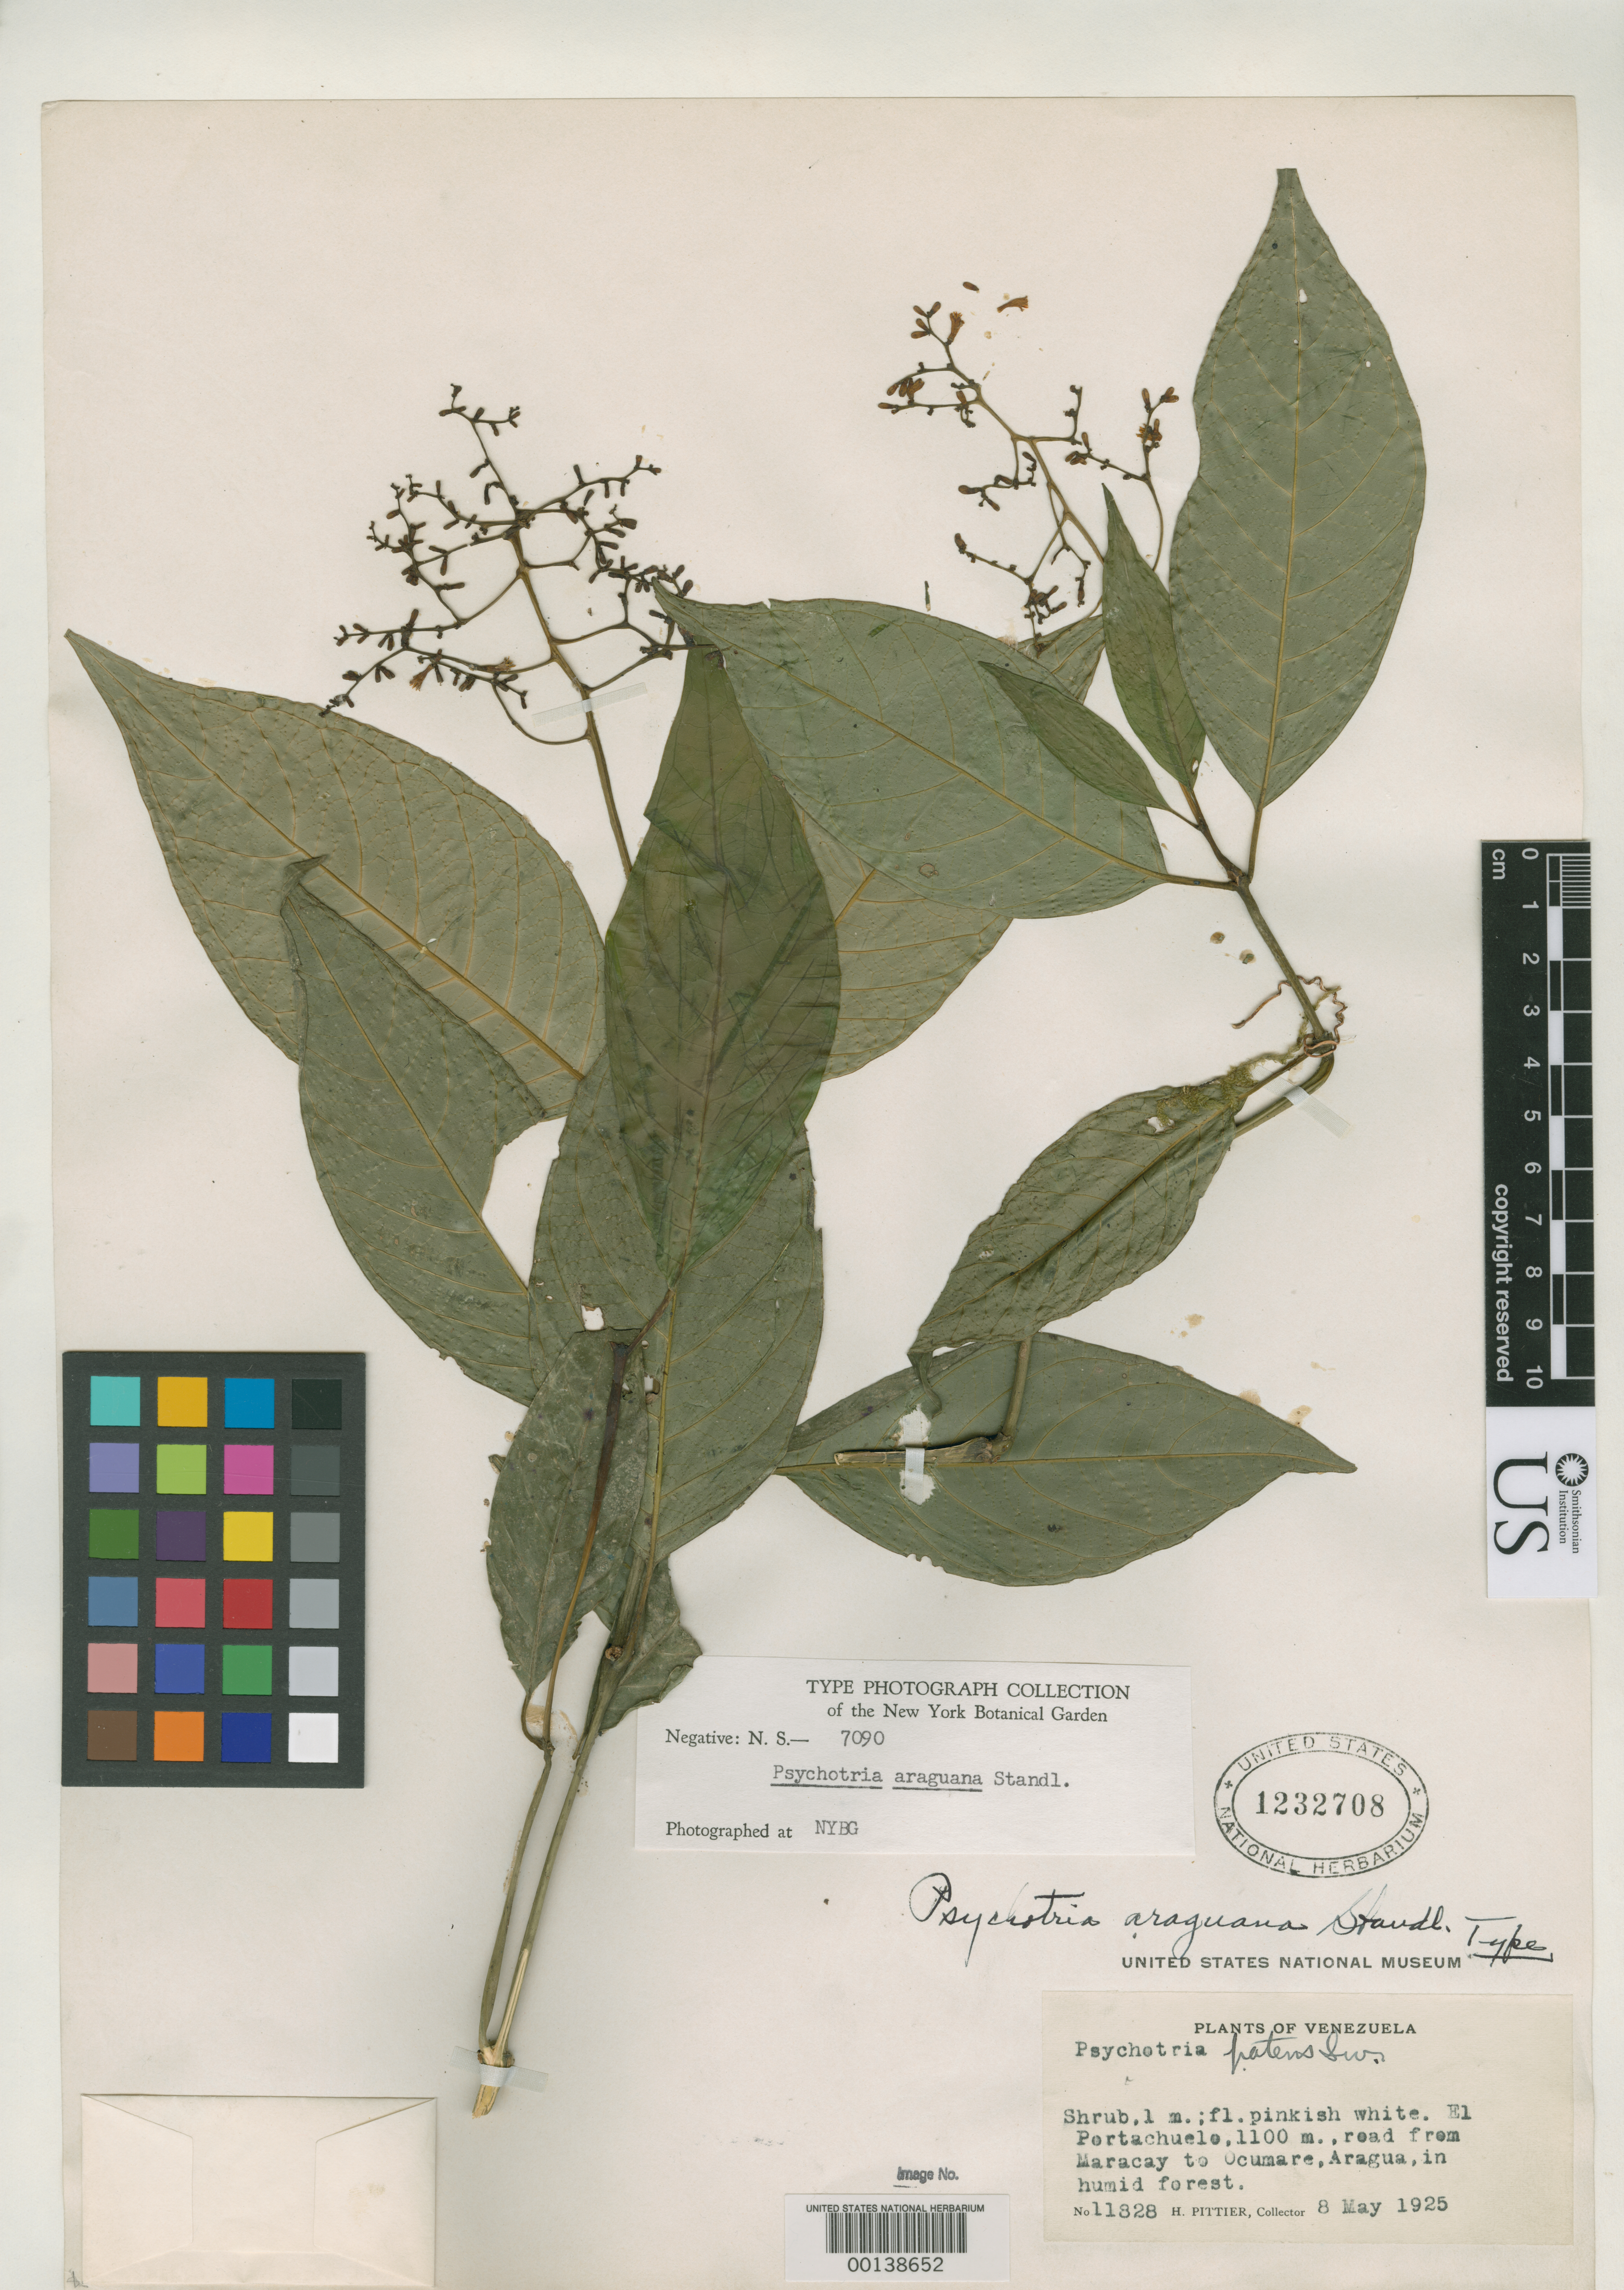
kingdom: Plantae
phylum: Tracheophyta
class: Magnoliopsida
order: Gentianales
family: Rubiaceae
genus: Psychotria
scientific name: Psychotria araguana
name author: Standl.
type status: Holotype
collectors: H. F. Pittier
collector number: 11828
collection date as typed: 08 May 1925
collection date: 1925-05-08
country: Venezuela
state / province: Aragua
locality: El Portachuelo, between Maracay and Ocumare.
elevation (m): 1100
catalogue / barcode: US 1232708